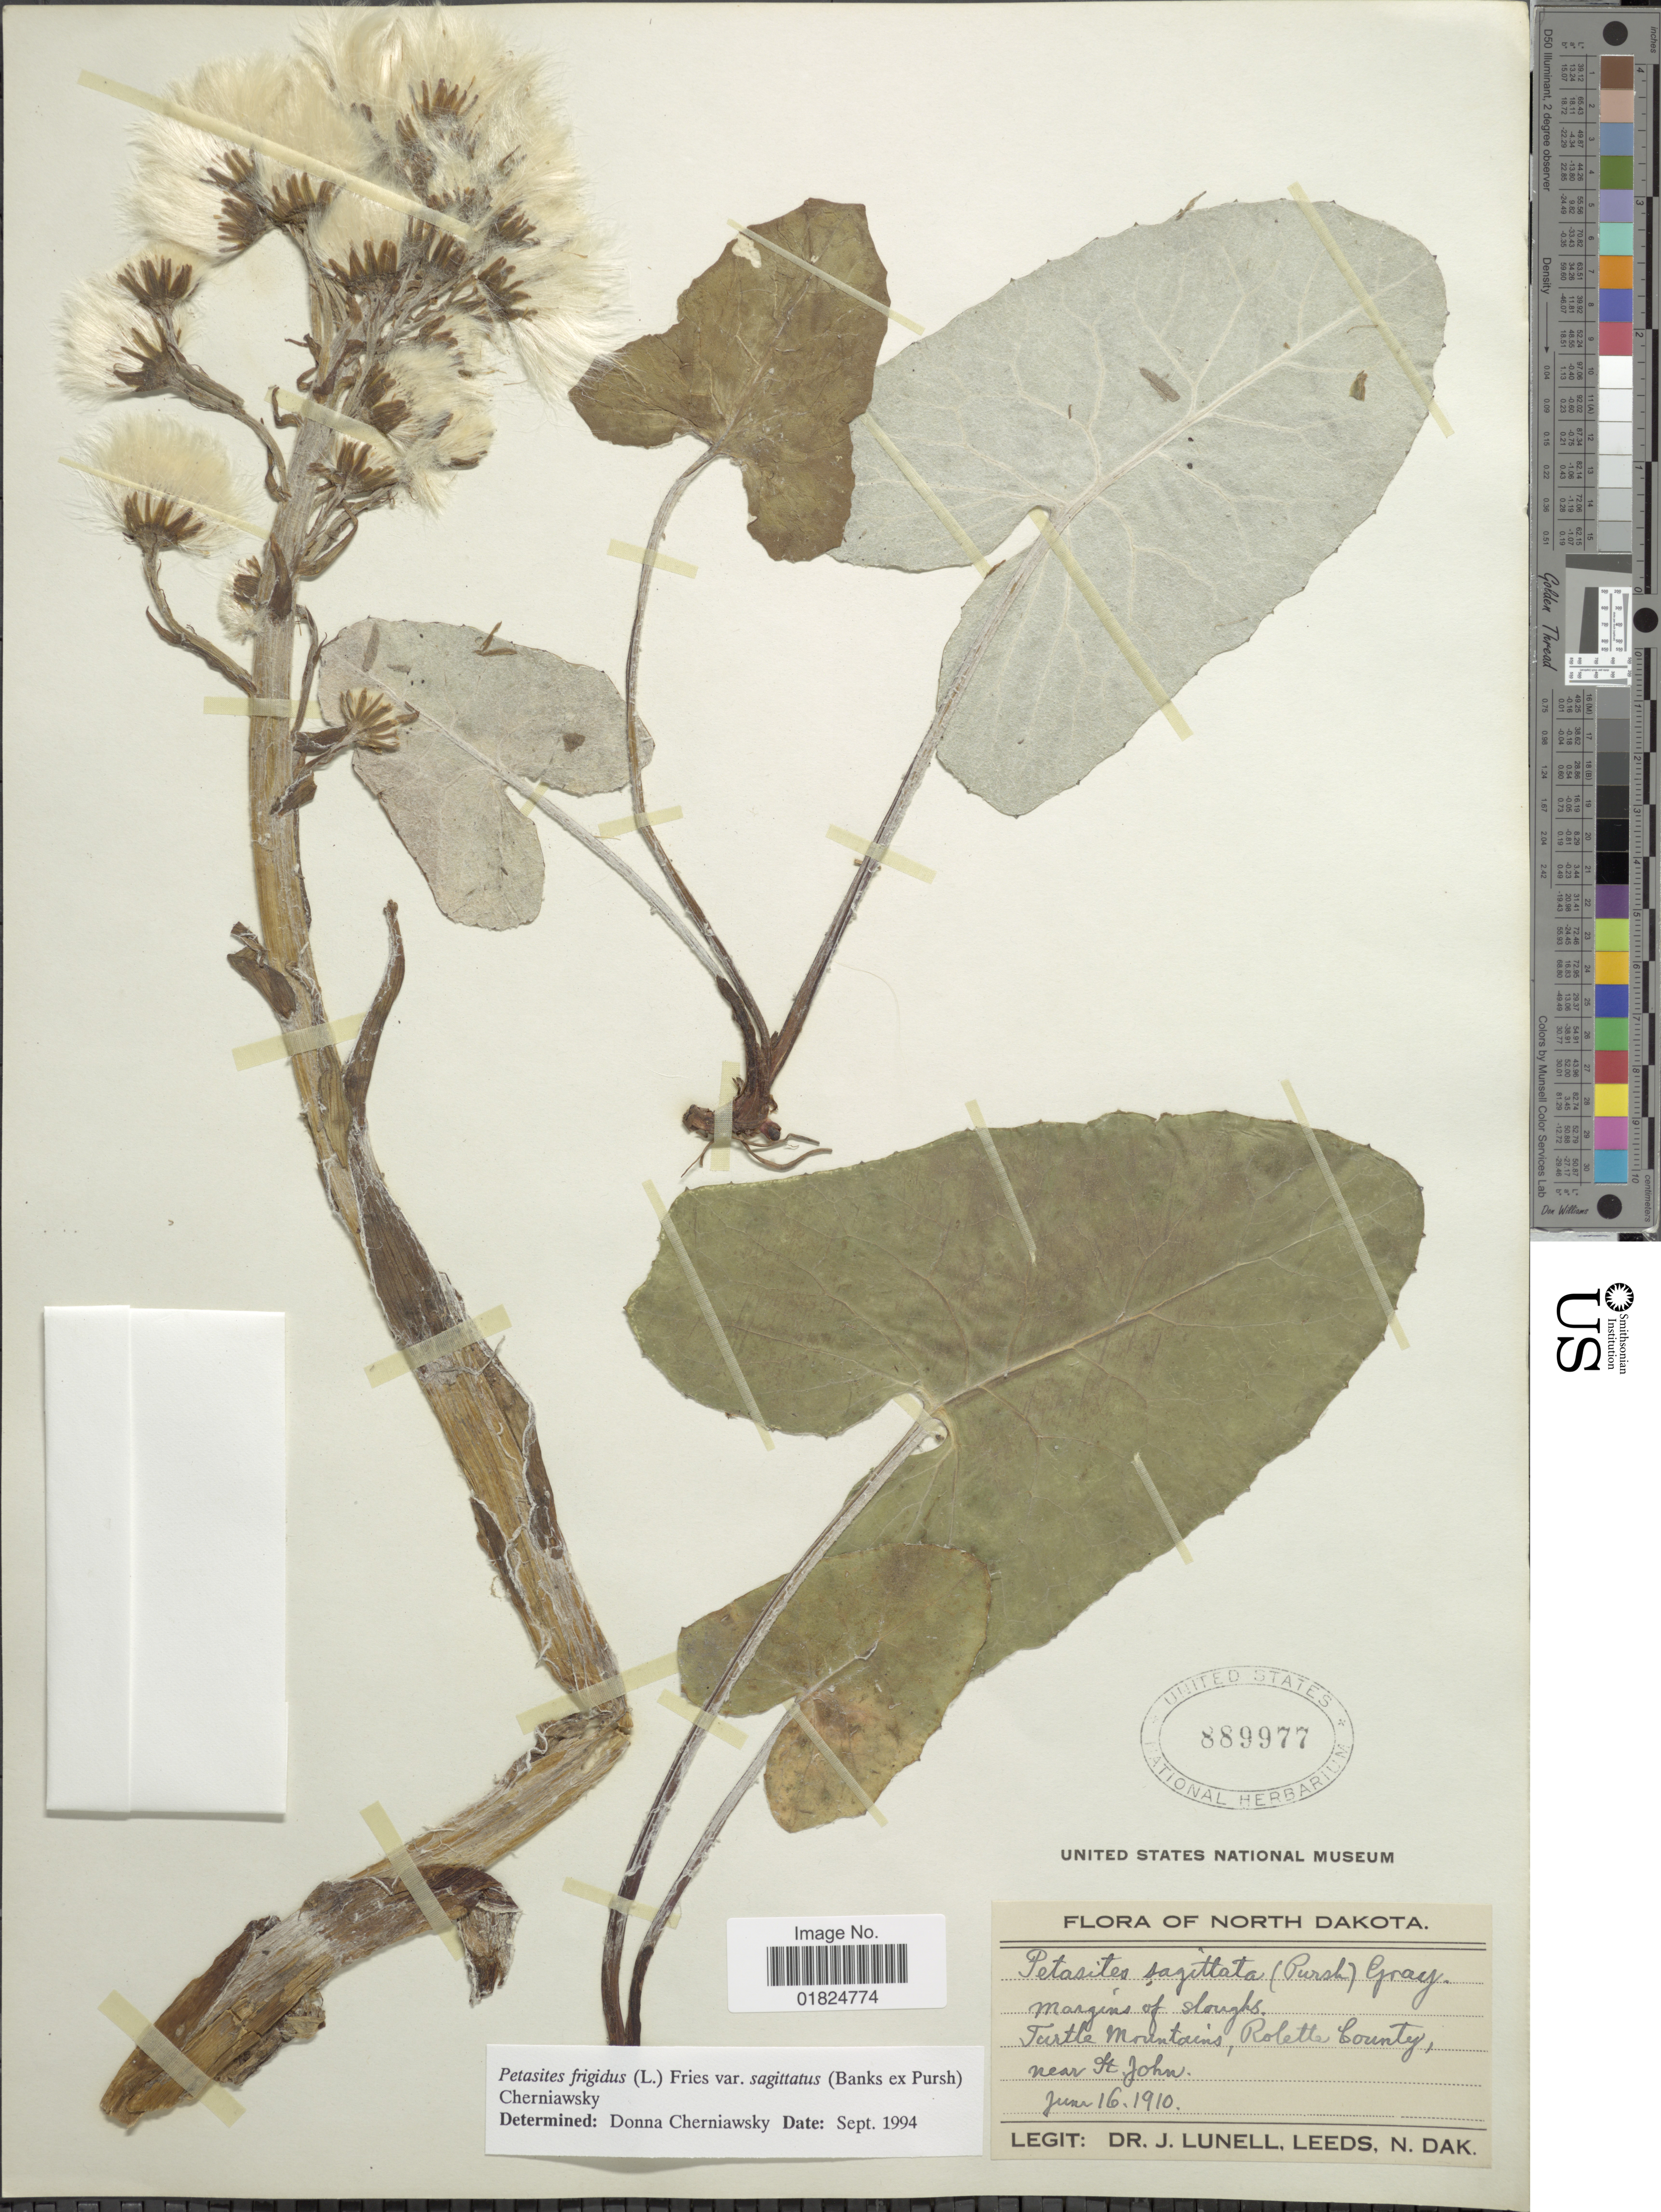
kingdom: Plantae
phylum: Tracheophyta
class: Magnoliopsida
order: Asterales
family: Asteraceae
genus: Petasites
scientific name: Petasites frigidus var. sagittatus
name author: (Banks ex Pursh) Cherniawsky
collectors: J. Lunell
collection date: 1910-06-16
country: United States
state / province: North Dakota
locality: North Dakota. Turtle Mountains, Rolette County near St. John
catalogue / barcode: US 889977